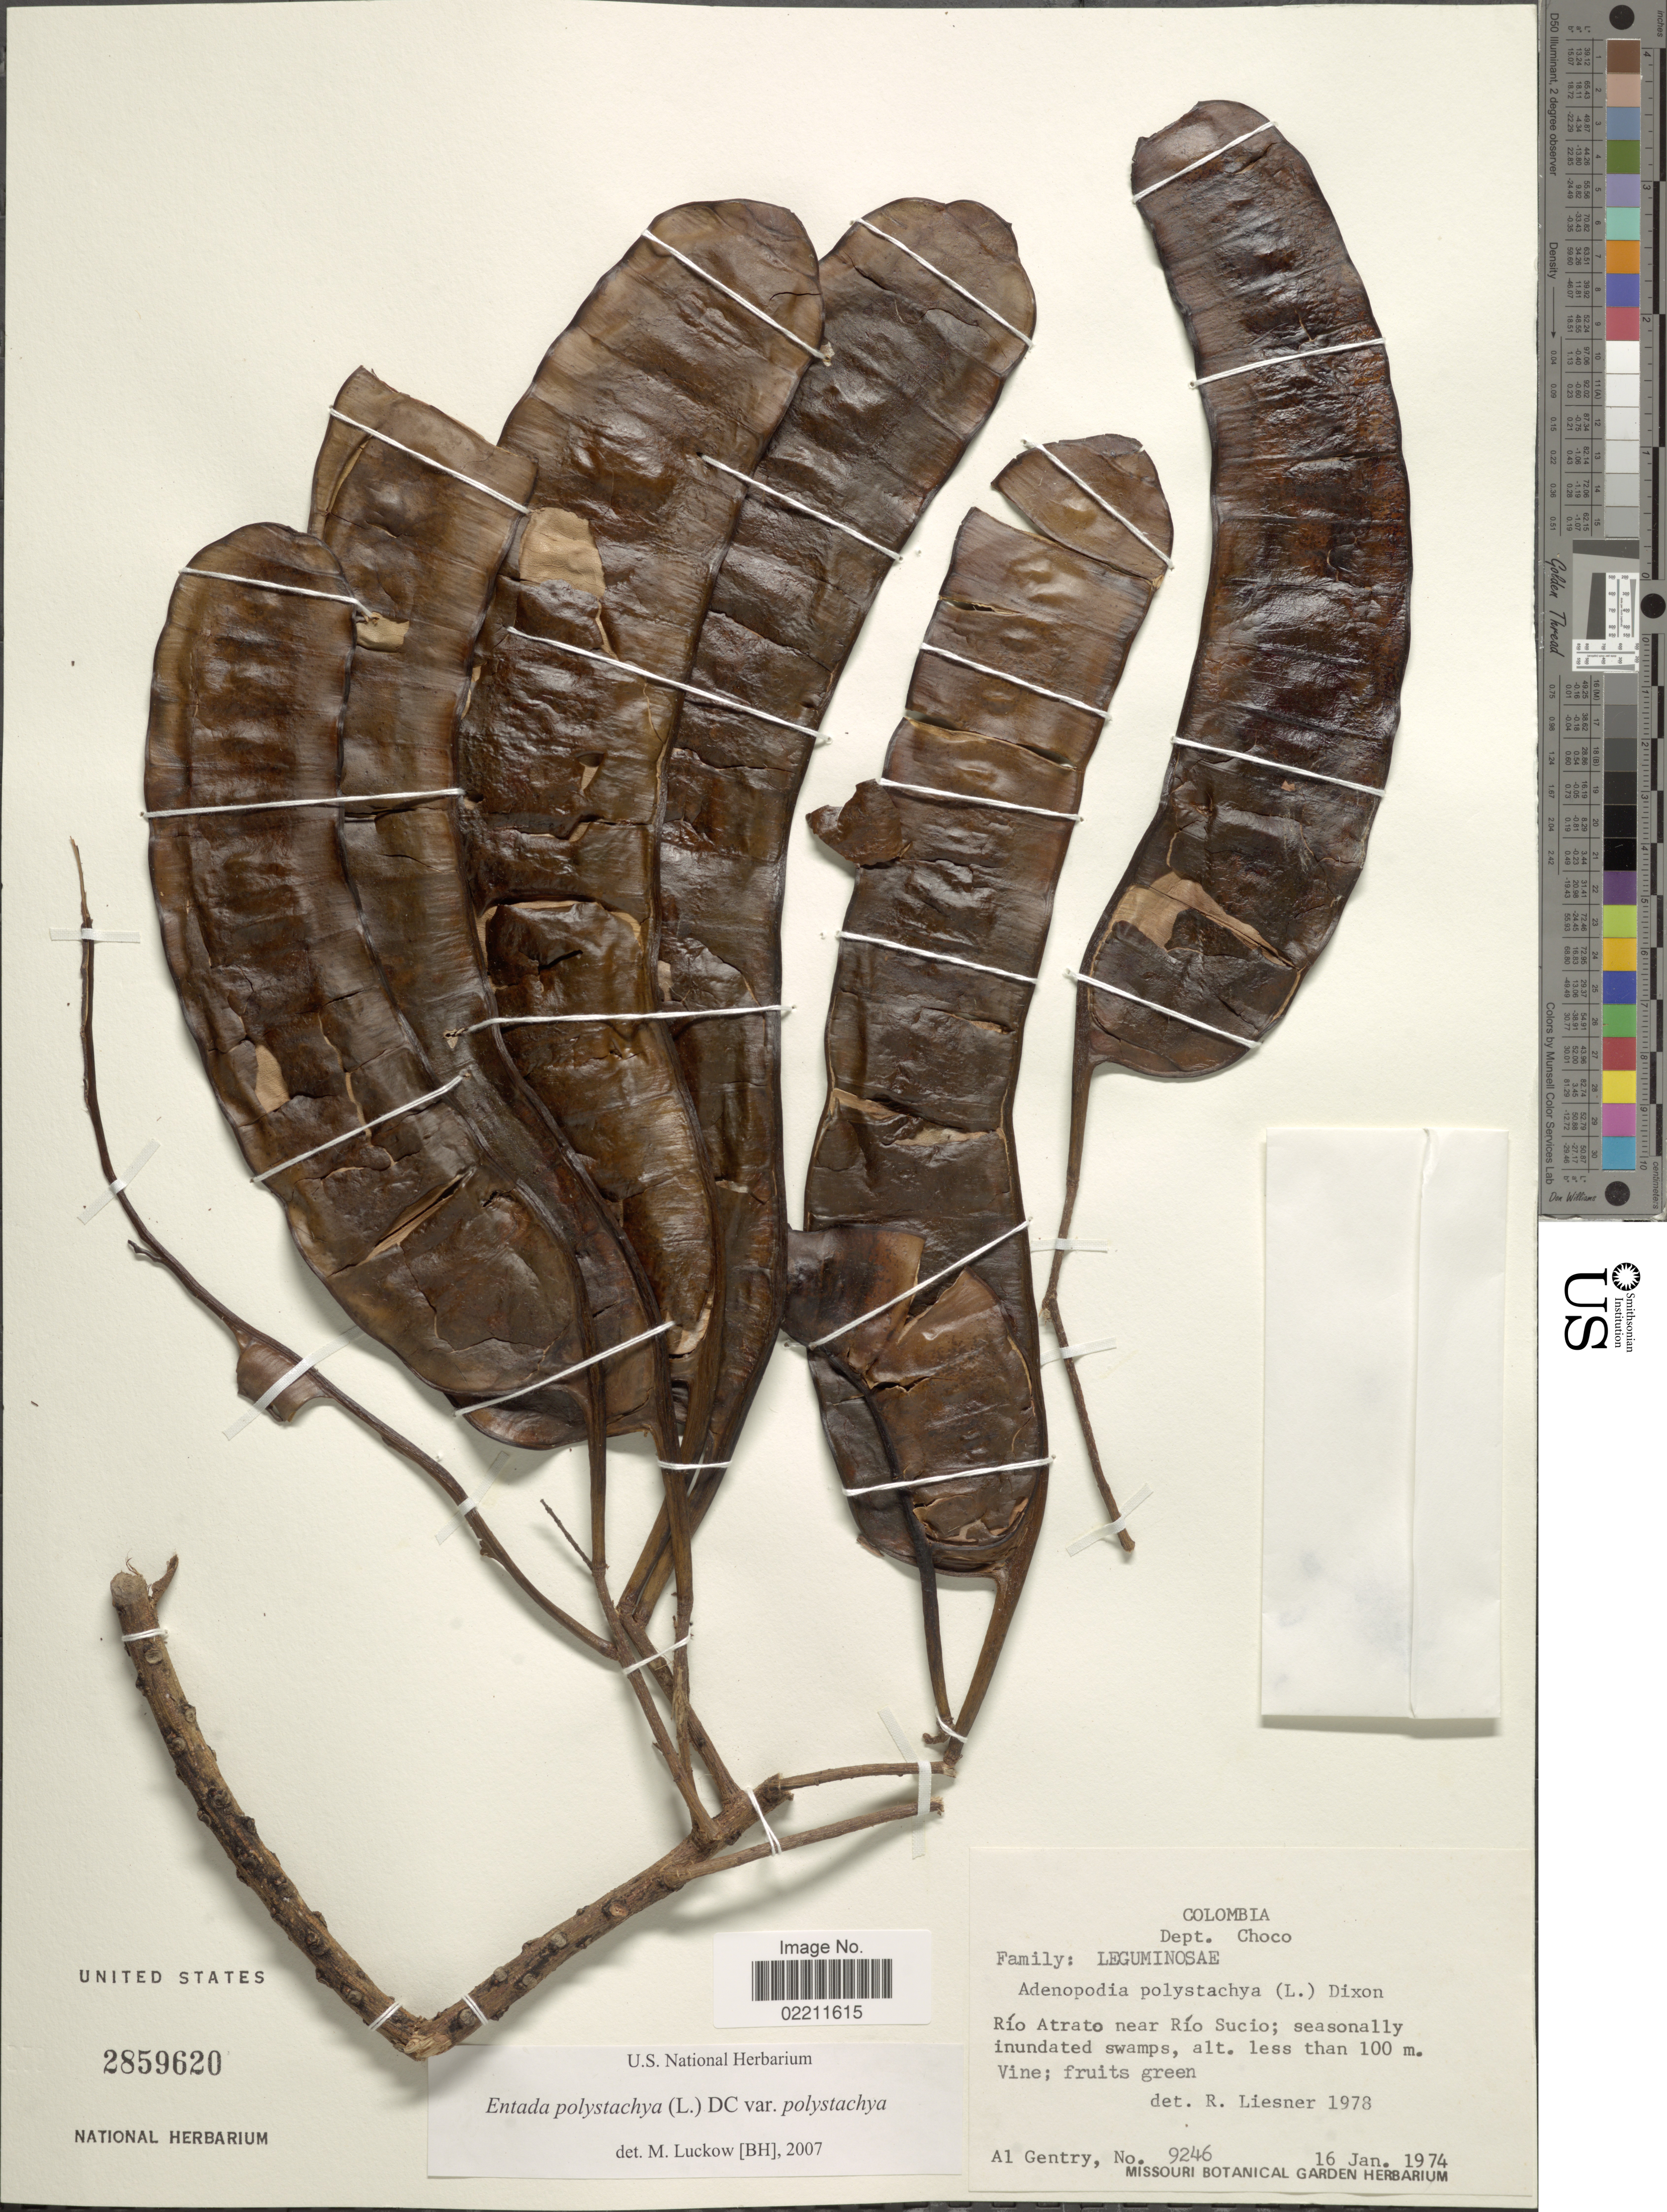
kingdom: Plantae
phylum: Tracheophyta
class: Magnoliopsida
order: Fabales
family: Fabaceae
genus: Entada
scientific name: Entada polystachya var. polystachya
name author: (L.) DC.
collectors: A. H. Gentry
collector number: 9246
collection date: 1974-01-16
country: Colombia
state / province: Chocó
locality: Dept. Choco, Rio Atrato near Rio Sucio; seasonally inundated swamps.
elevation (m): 100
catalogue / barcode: US 2859620